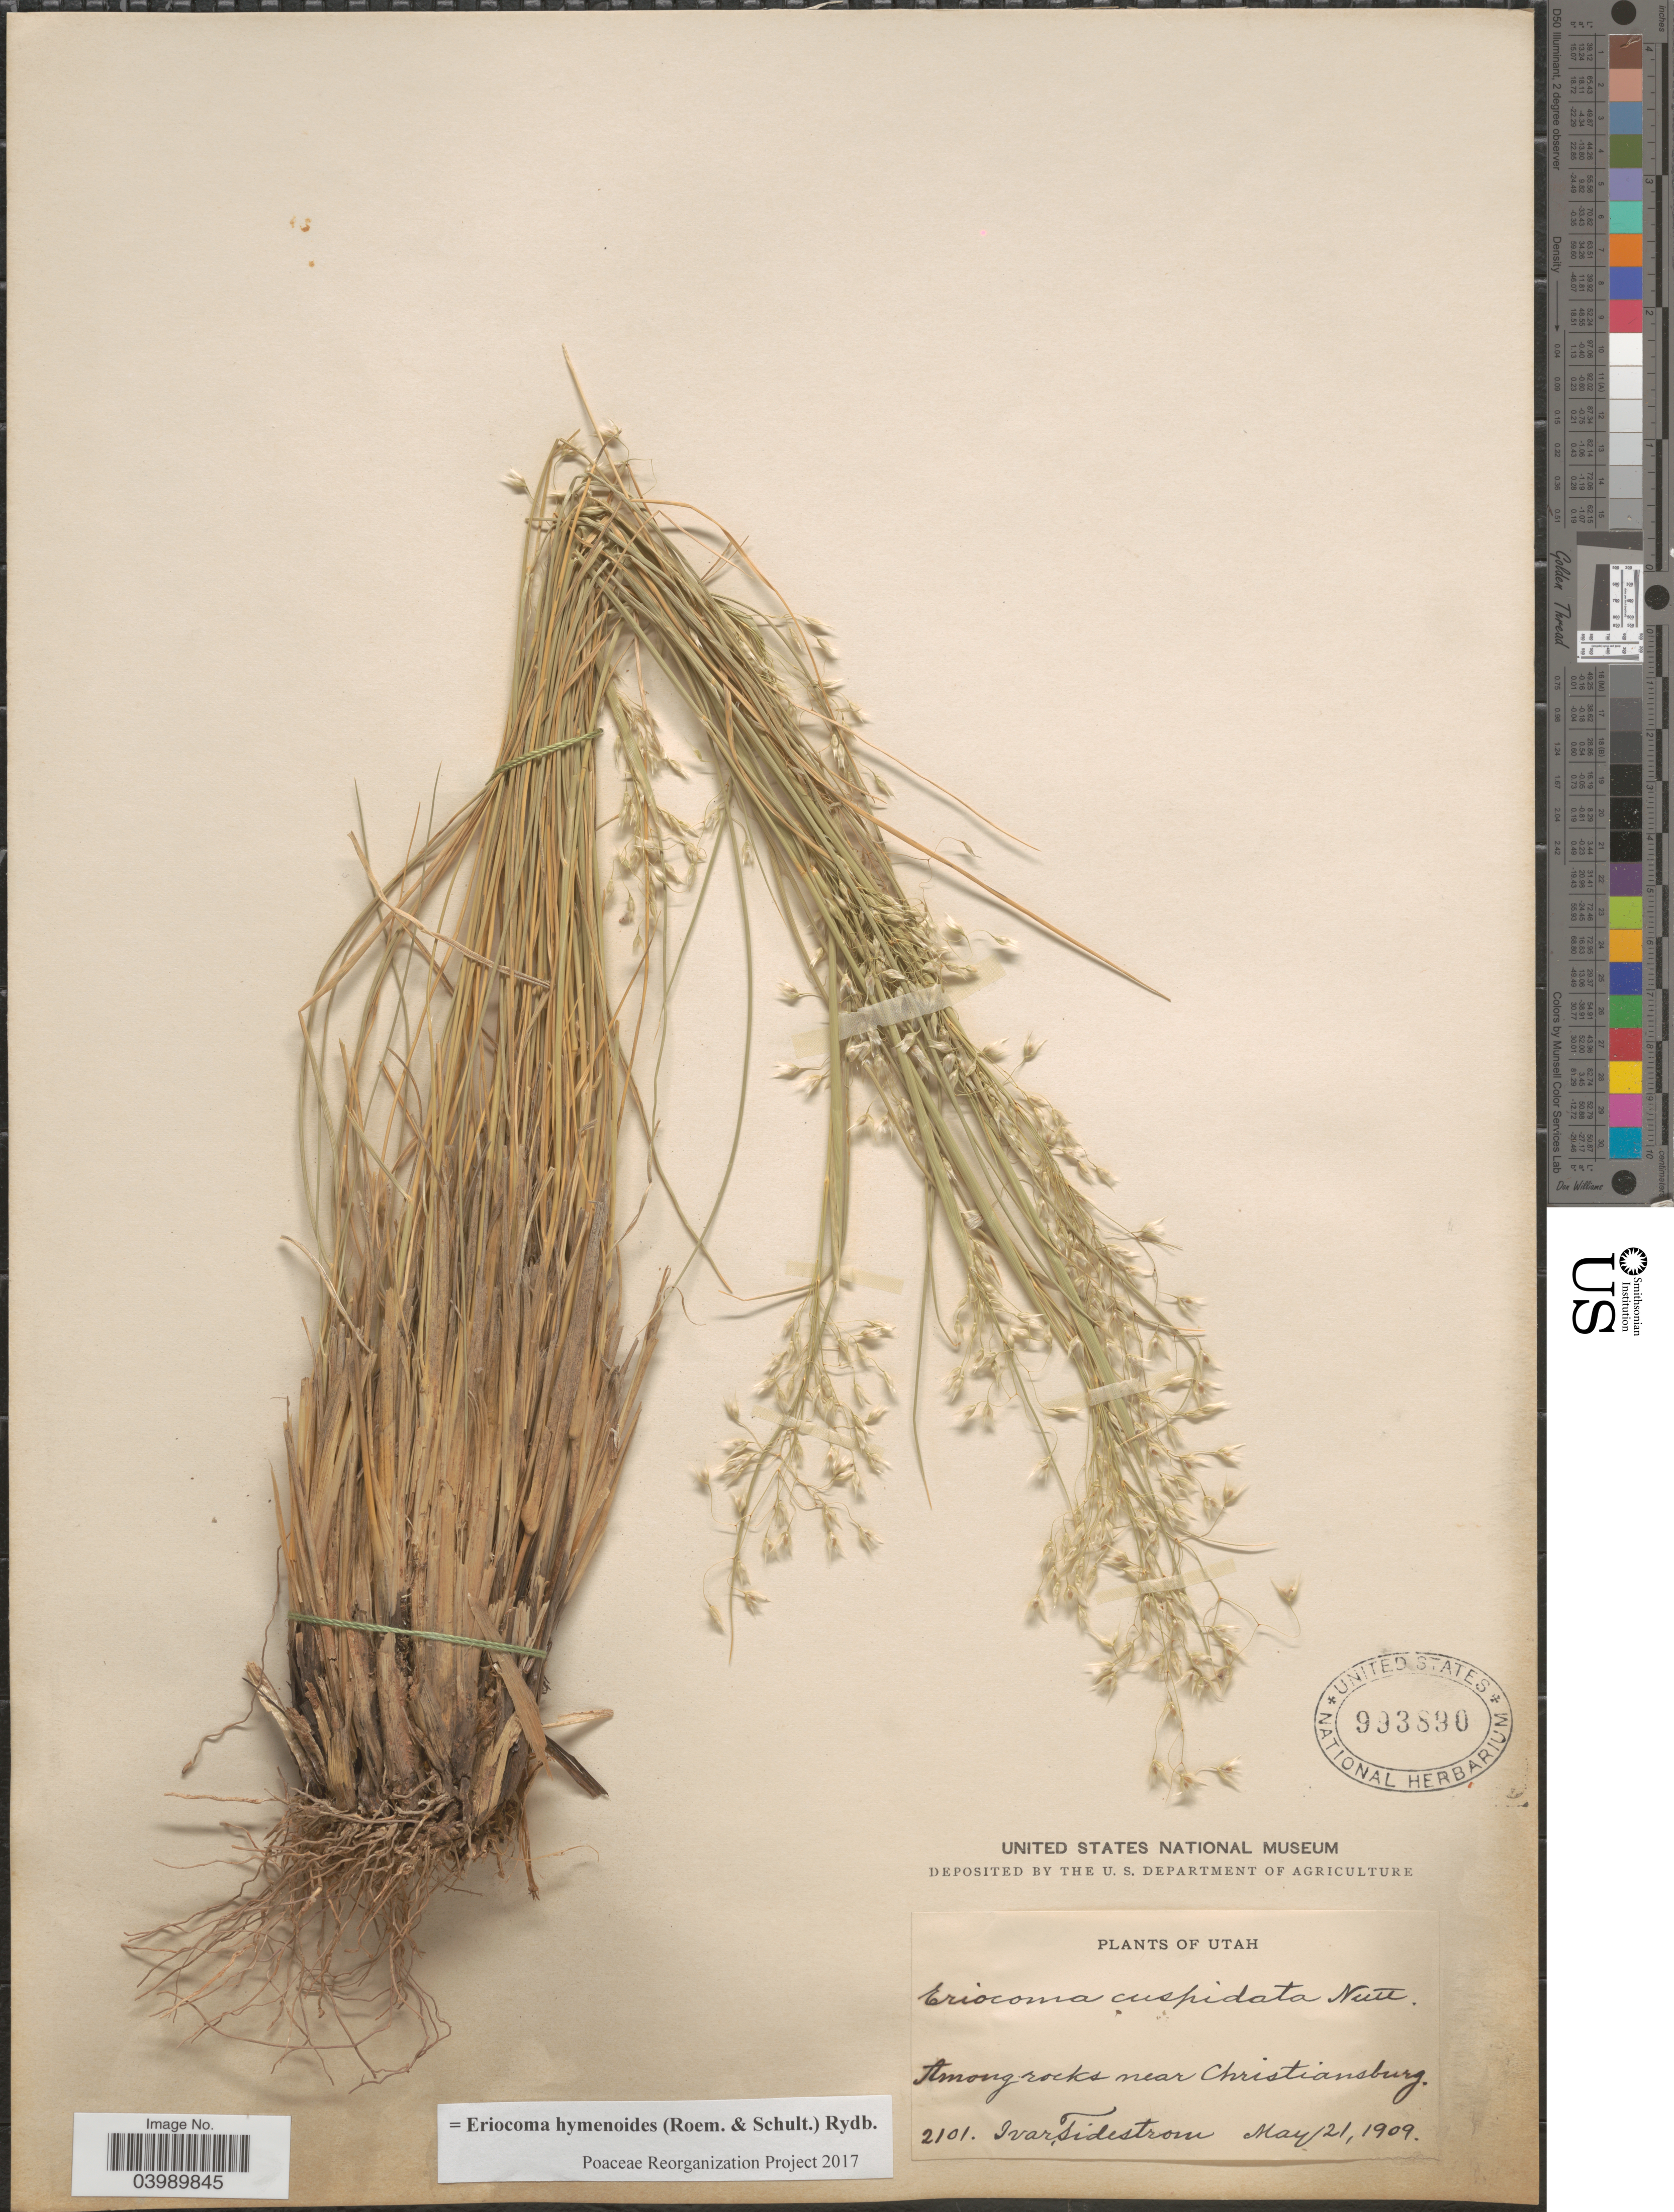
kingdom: Plantae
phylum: Tracheophyta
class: Liliopsida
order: Poales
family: Poaceae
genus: Eriocoma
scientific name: Eriocoma hymenoides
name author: (Roem. & Schult.) Rydb.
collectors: I. F. Tidestrom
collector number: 2101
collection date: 1909-05-21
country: United States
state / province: Utah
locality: Among rocks in Christiansburg.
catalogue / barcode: US 993890